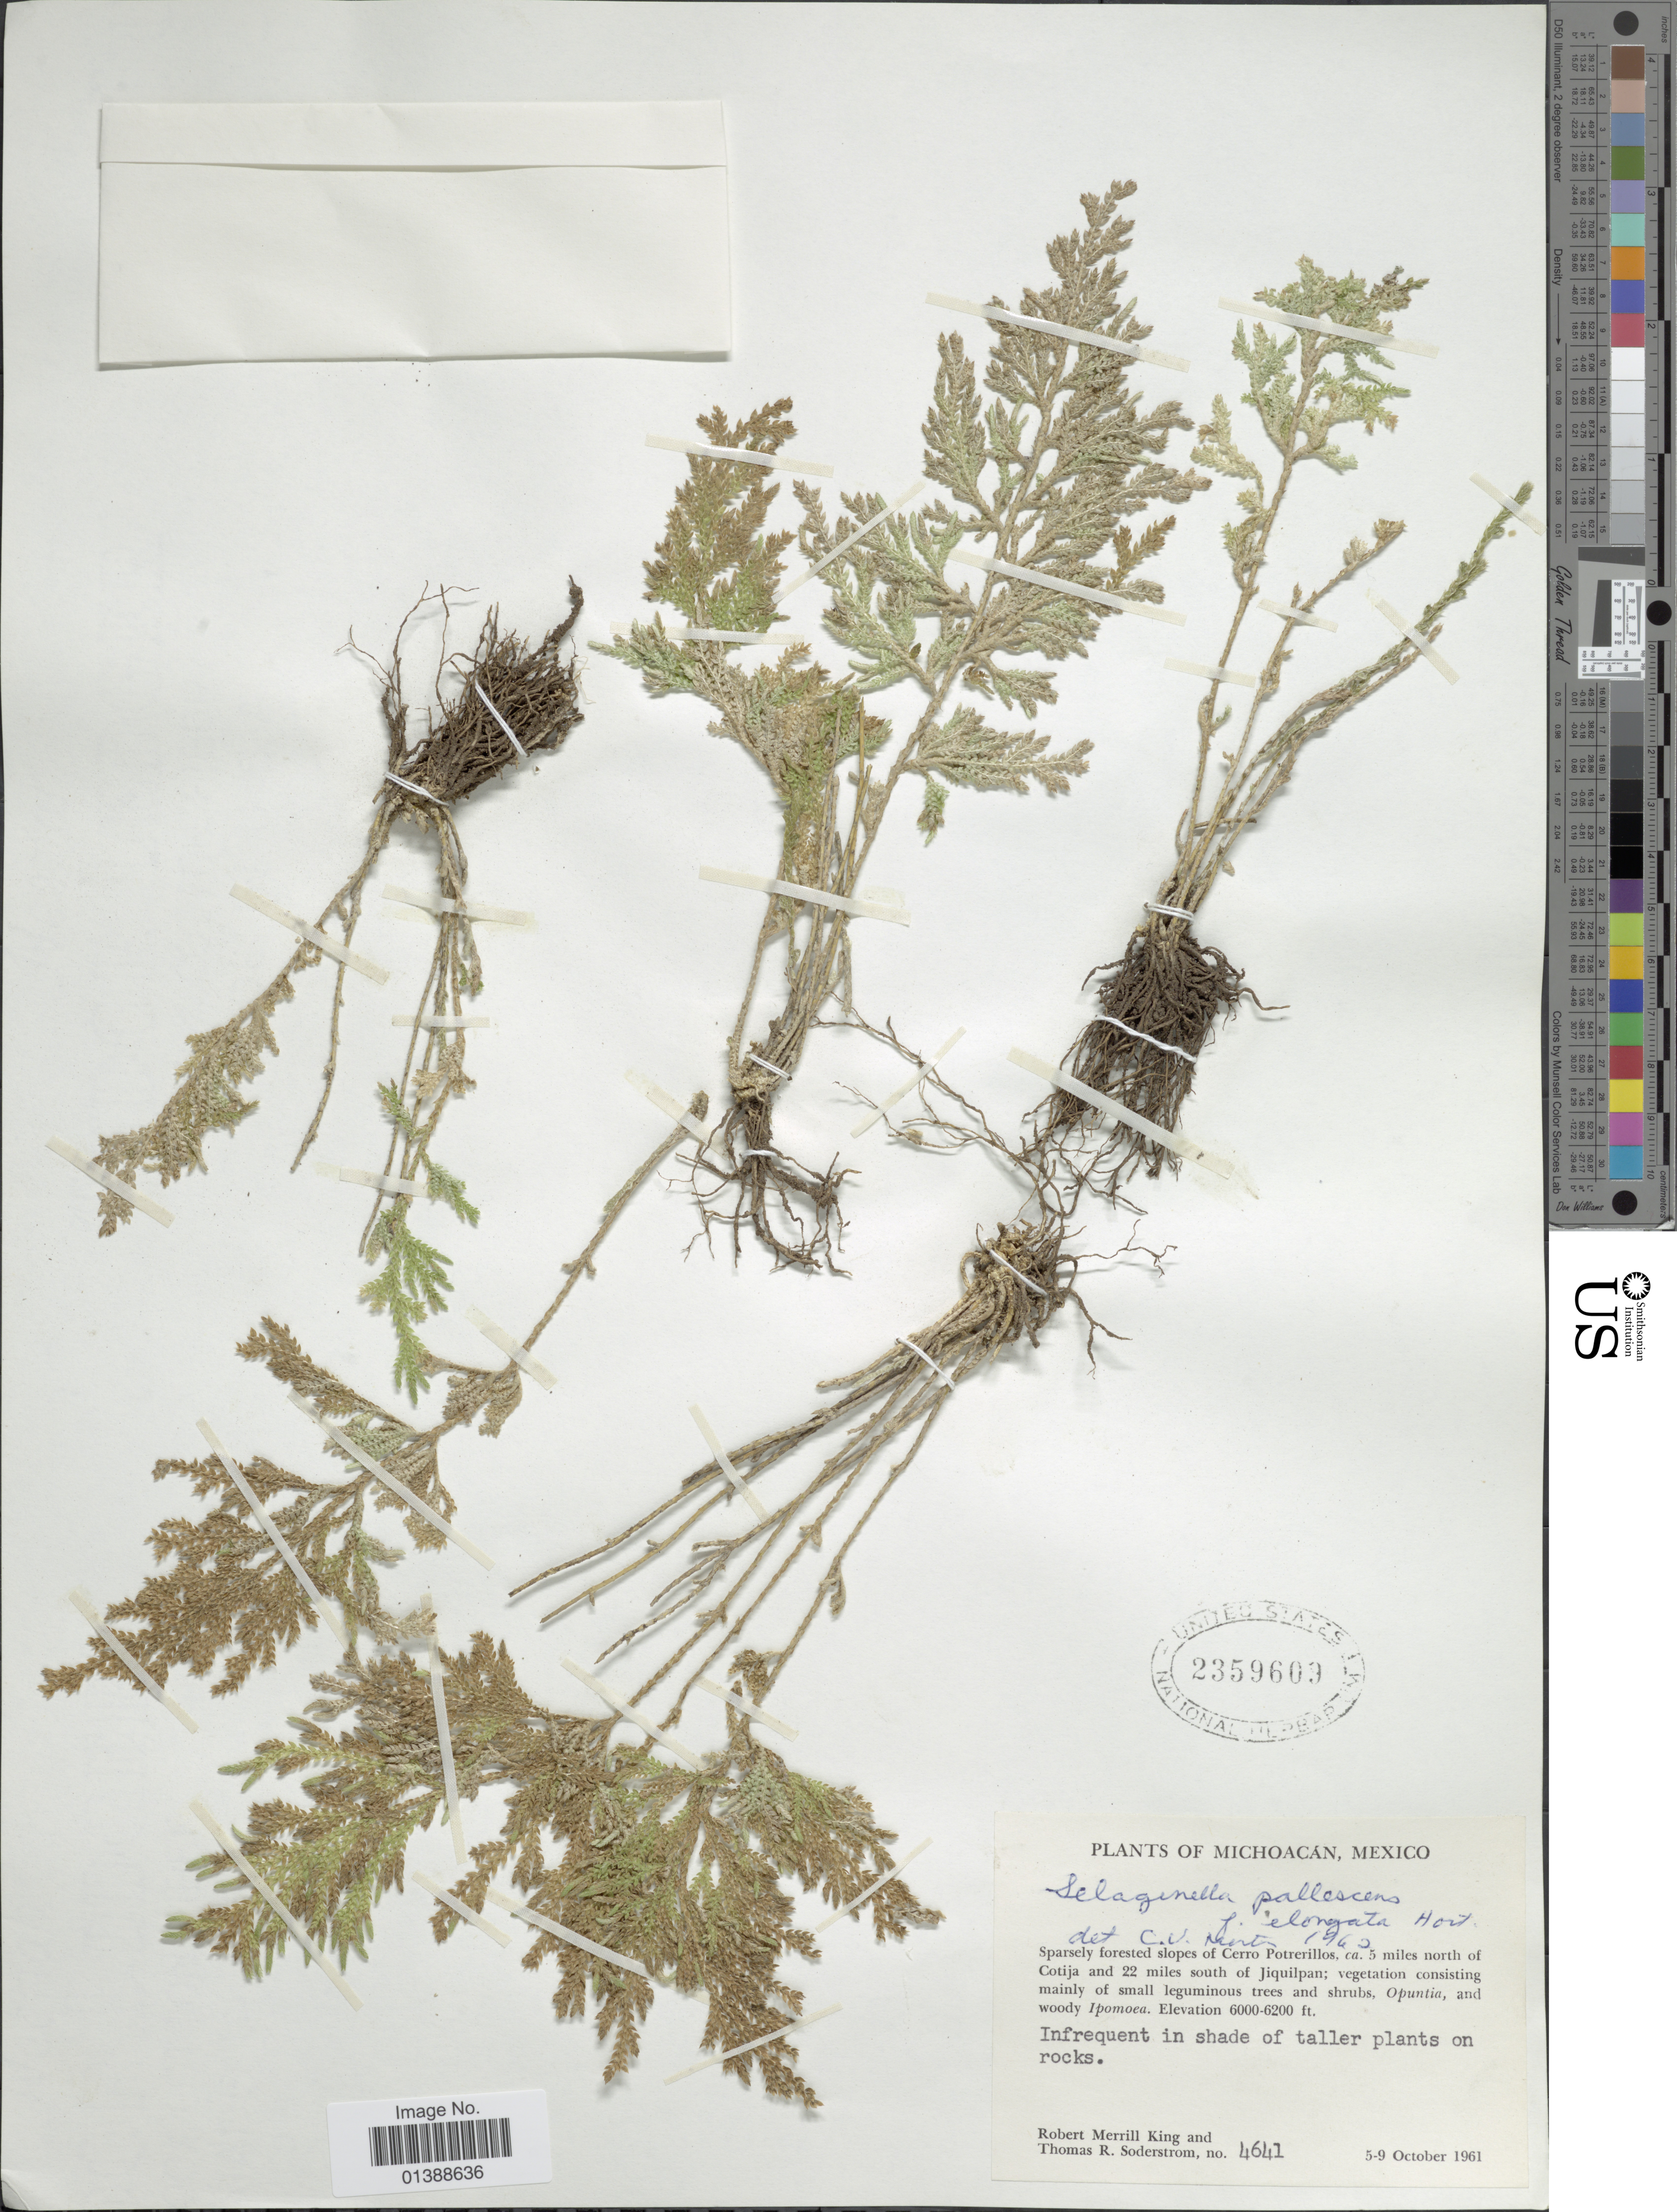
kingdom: Plantae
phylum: Tracheophyta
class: Lycopodiopsida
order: Selaginellales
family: Selaginellaceae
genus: Selaginella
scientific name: Selaginella pallescens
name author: (C. Presl) Spring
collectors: R. M. King & T. R. Soderstrom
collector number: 4641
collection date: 1961-10-05/1961-10-09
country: Mexico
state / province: Michoacán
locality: Sparsely forested slopes of Cerro Potrerillos, ca 5 miles north of Cotija and 22 miles south of Jiquilpan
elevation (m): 1829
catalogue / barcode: US 2359603